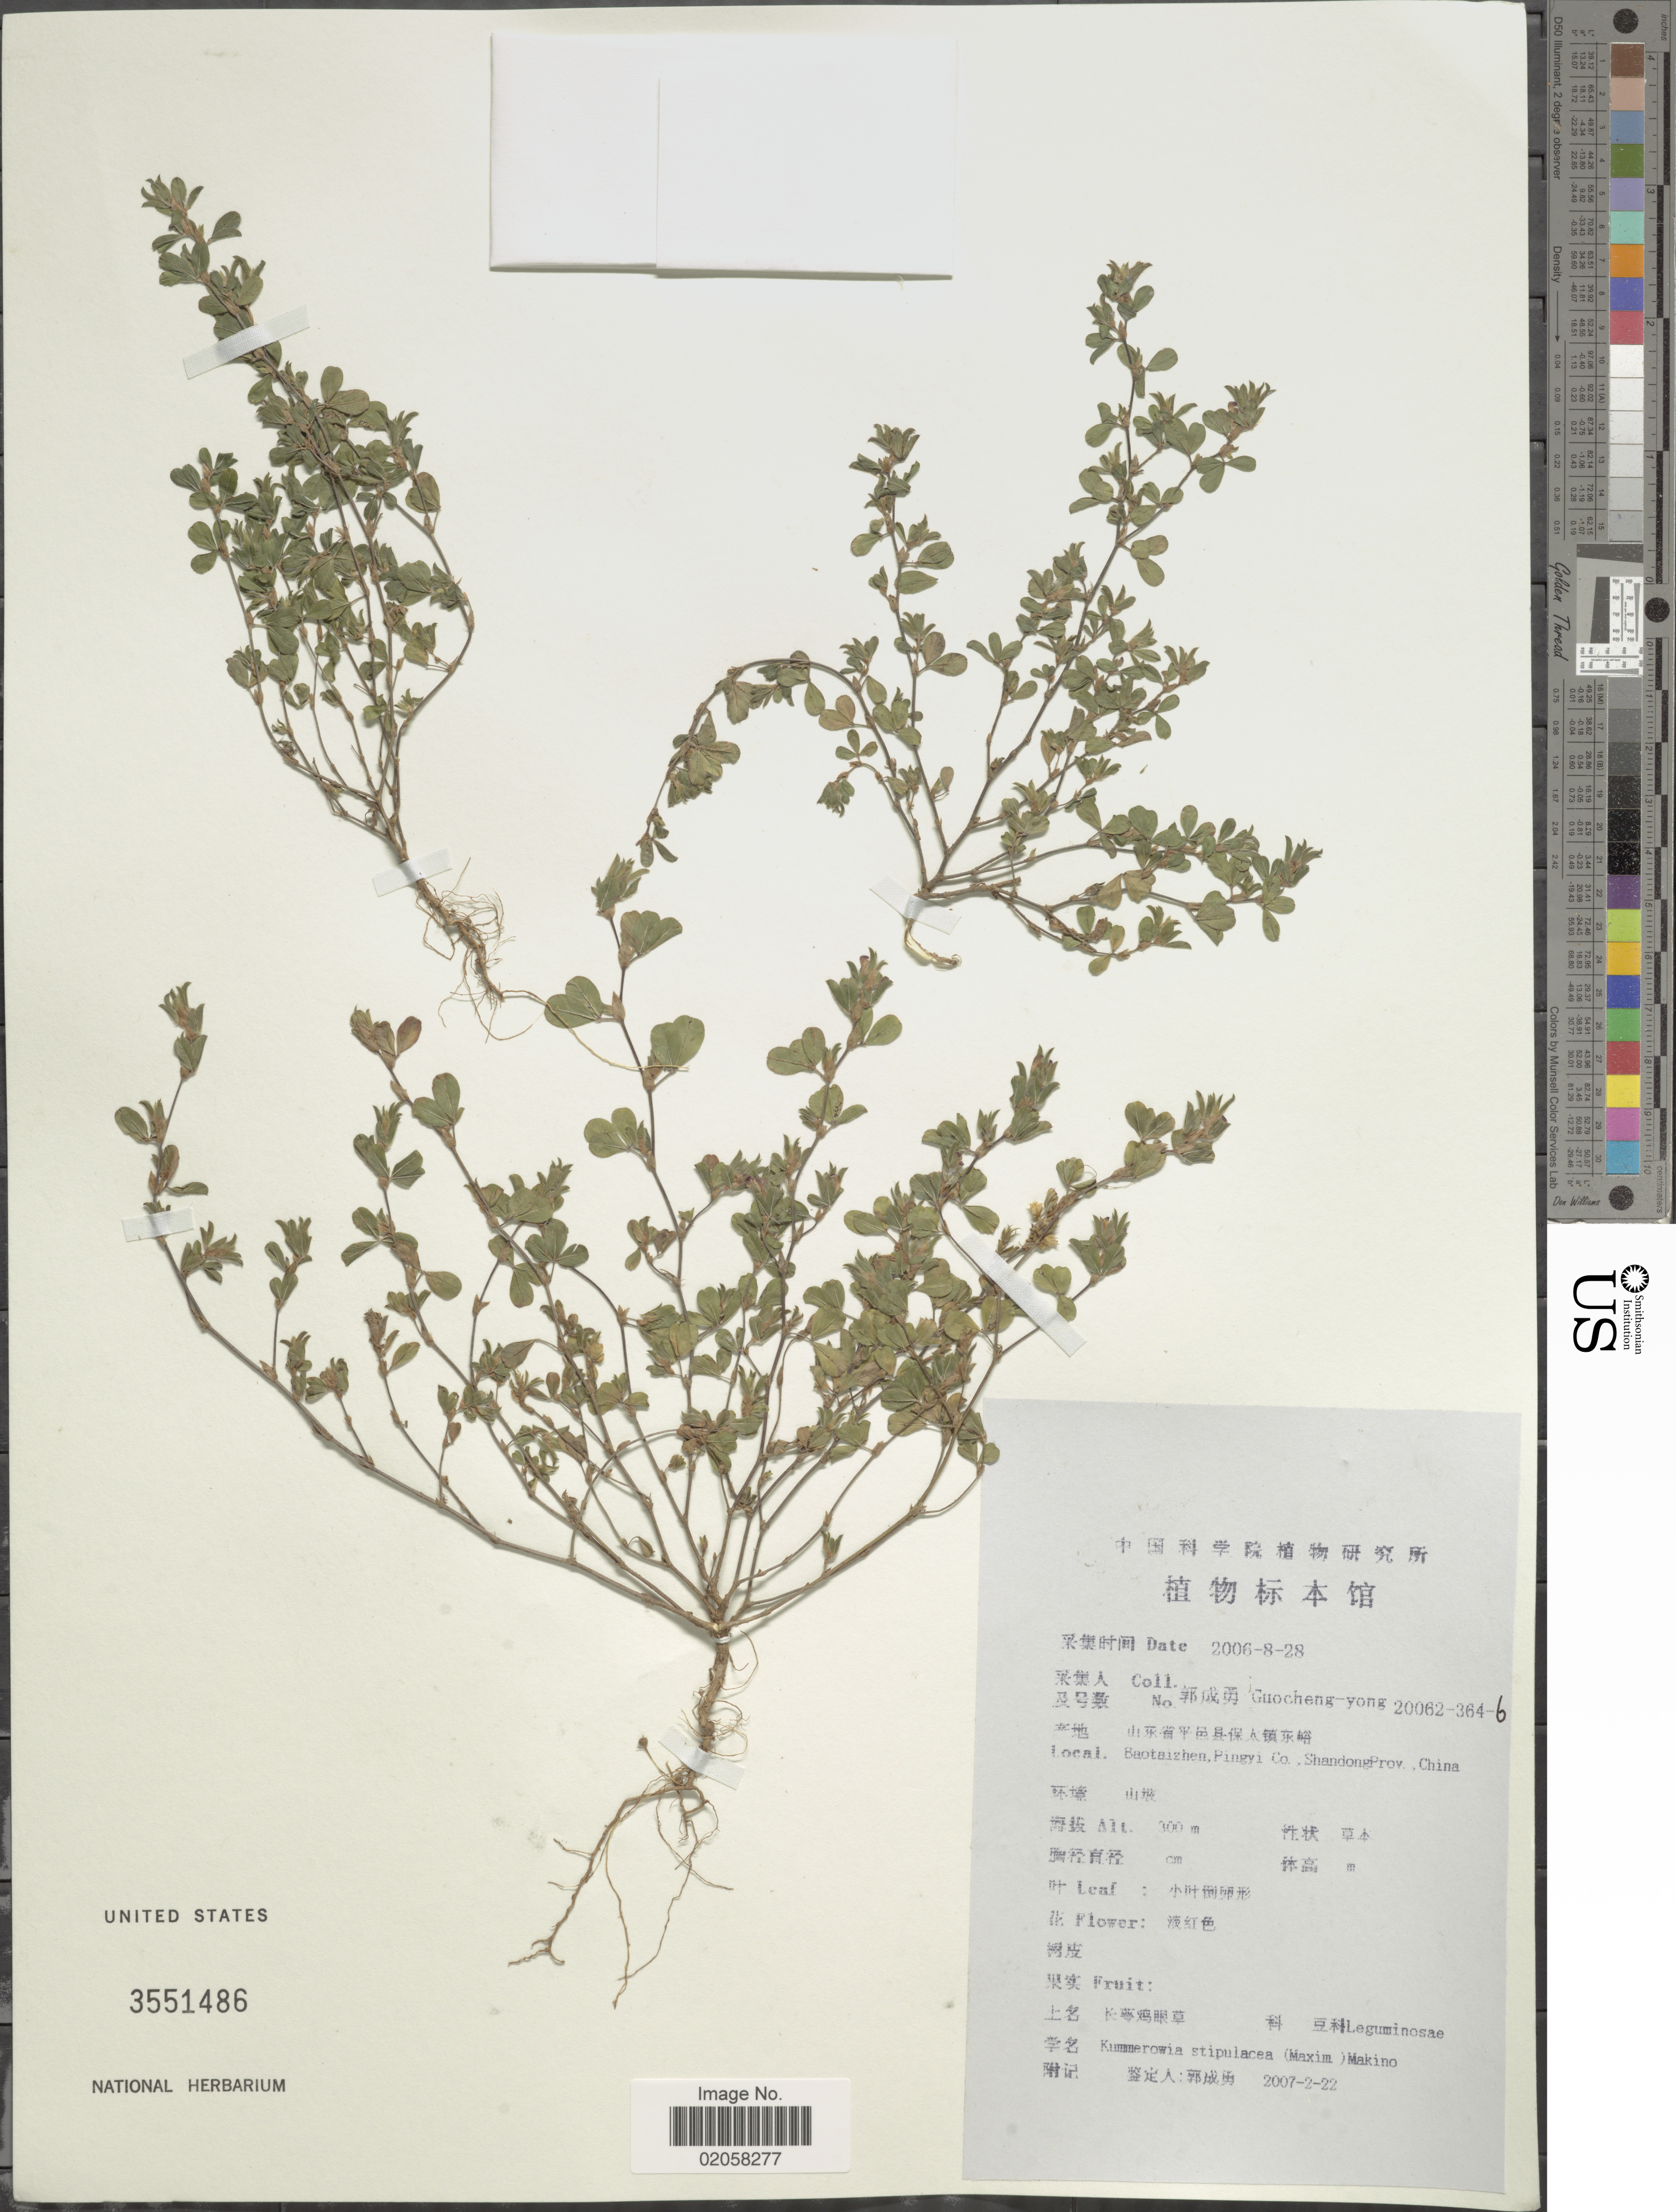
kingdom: Plantae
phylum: Tracheophyta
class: Magnoliopsida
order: Fabales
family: Fabaceae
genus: Kummerowia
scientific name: Kummerowia stipulacea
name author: (Maxim.) Makino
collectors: Guo cheng-yong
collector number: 20062-364-6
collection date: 2006-08-28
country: China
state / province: Shandong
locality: Baotaizhen, Pingyi Co.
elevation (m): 300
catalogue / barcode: US 3551486